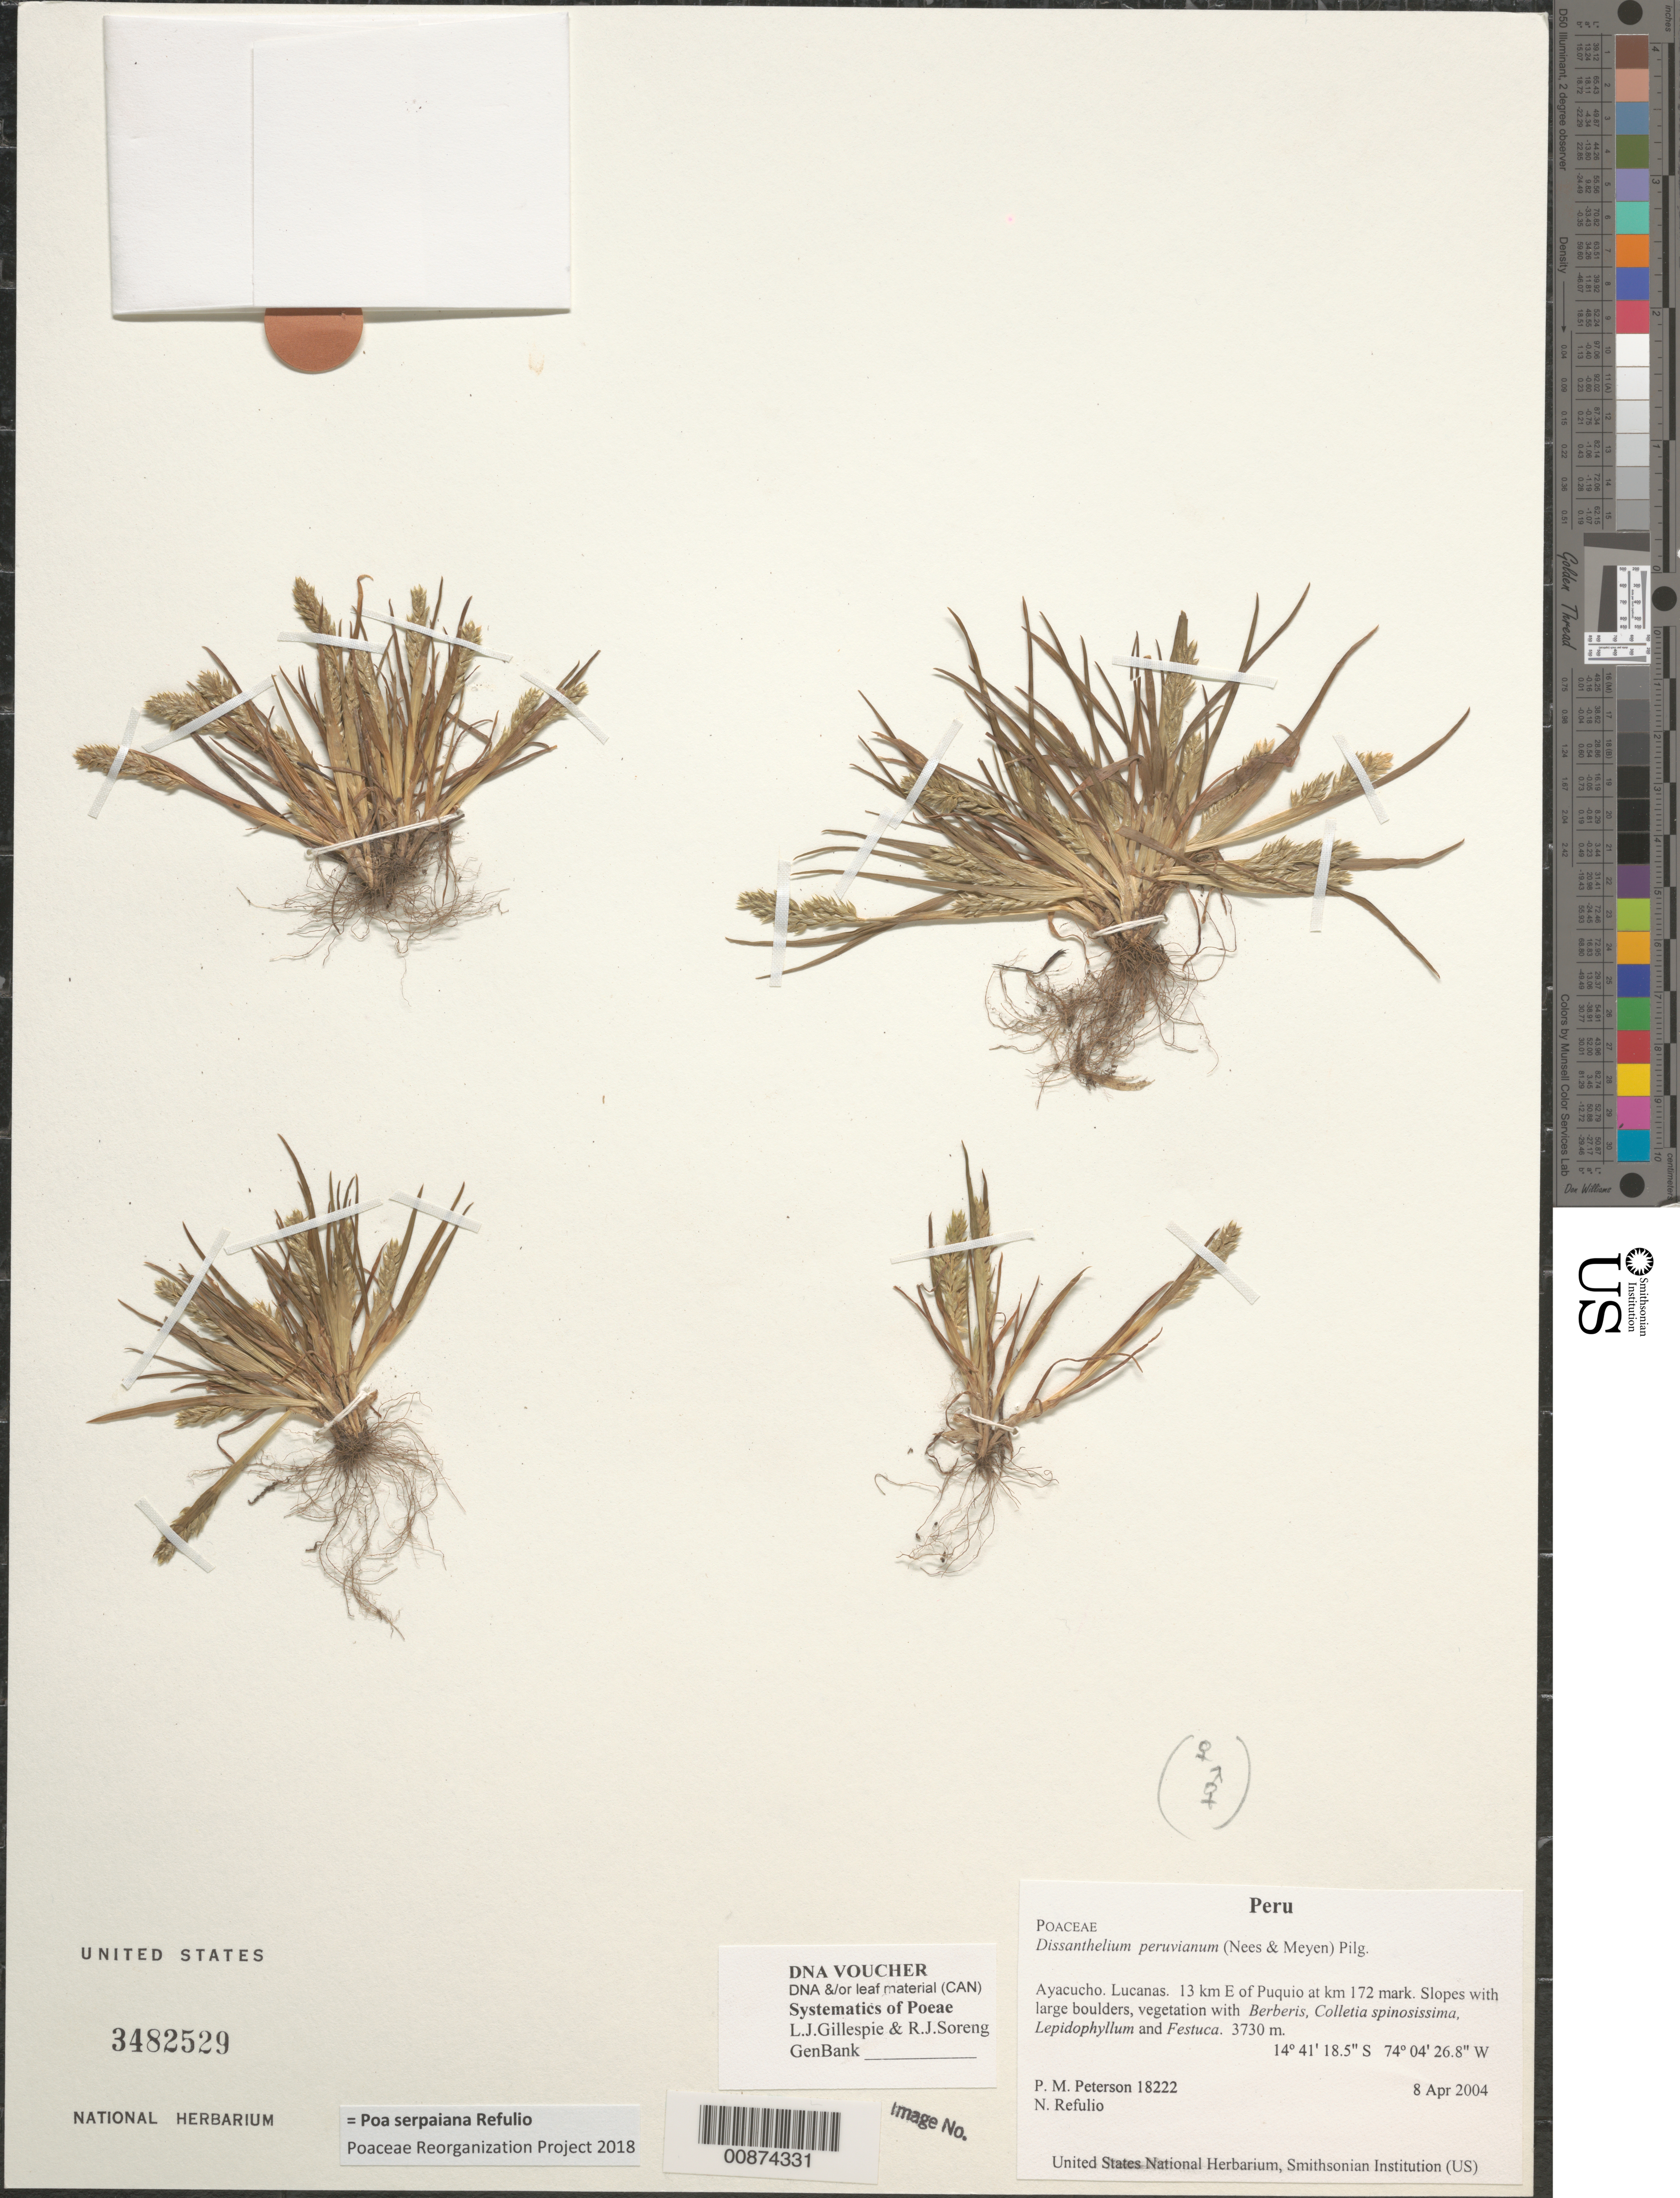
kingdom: Plantae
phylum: Tracheophyta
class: Liliopsida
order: Poales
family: Poaceae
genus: Poa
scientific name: Poa serpaiana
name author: Refulio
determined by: Poaceae Reorganization Project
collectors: P. M. Peterson & N. Refulio-Rodríguez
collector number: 18222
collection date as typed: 08 Apr 2004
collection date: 2004-04-08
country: Peru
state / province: Ayacucho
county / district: Lucanas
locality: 13 km E of Puquio at km 172 mark. Slopes with large boulders, vegetation with Berberis, Colletia spinosissima, Lepidophyllum and Festuca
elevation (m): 3730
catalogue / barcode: US 3482529